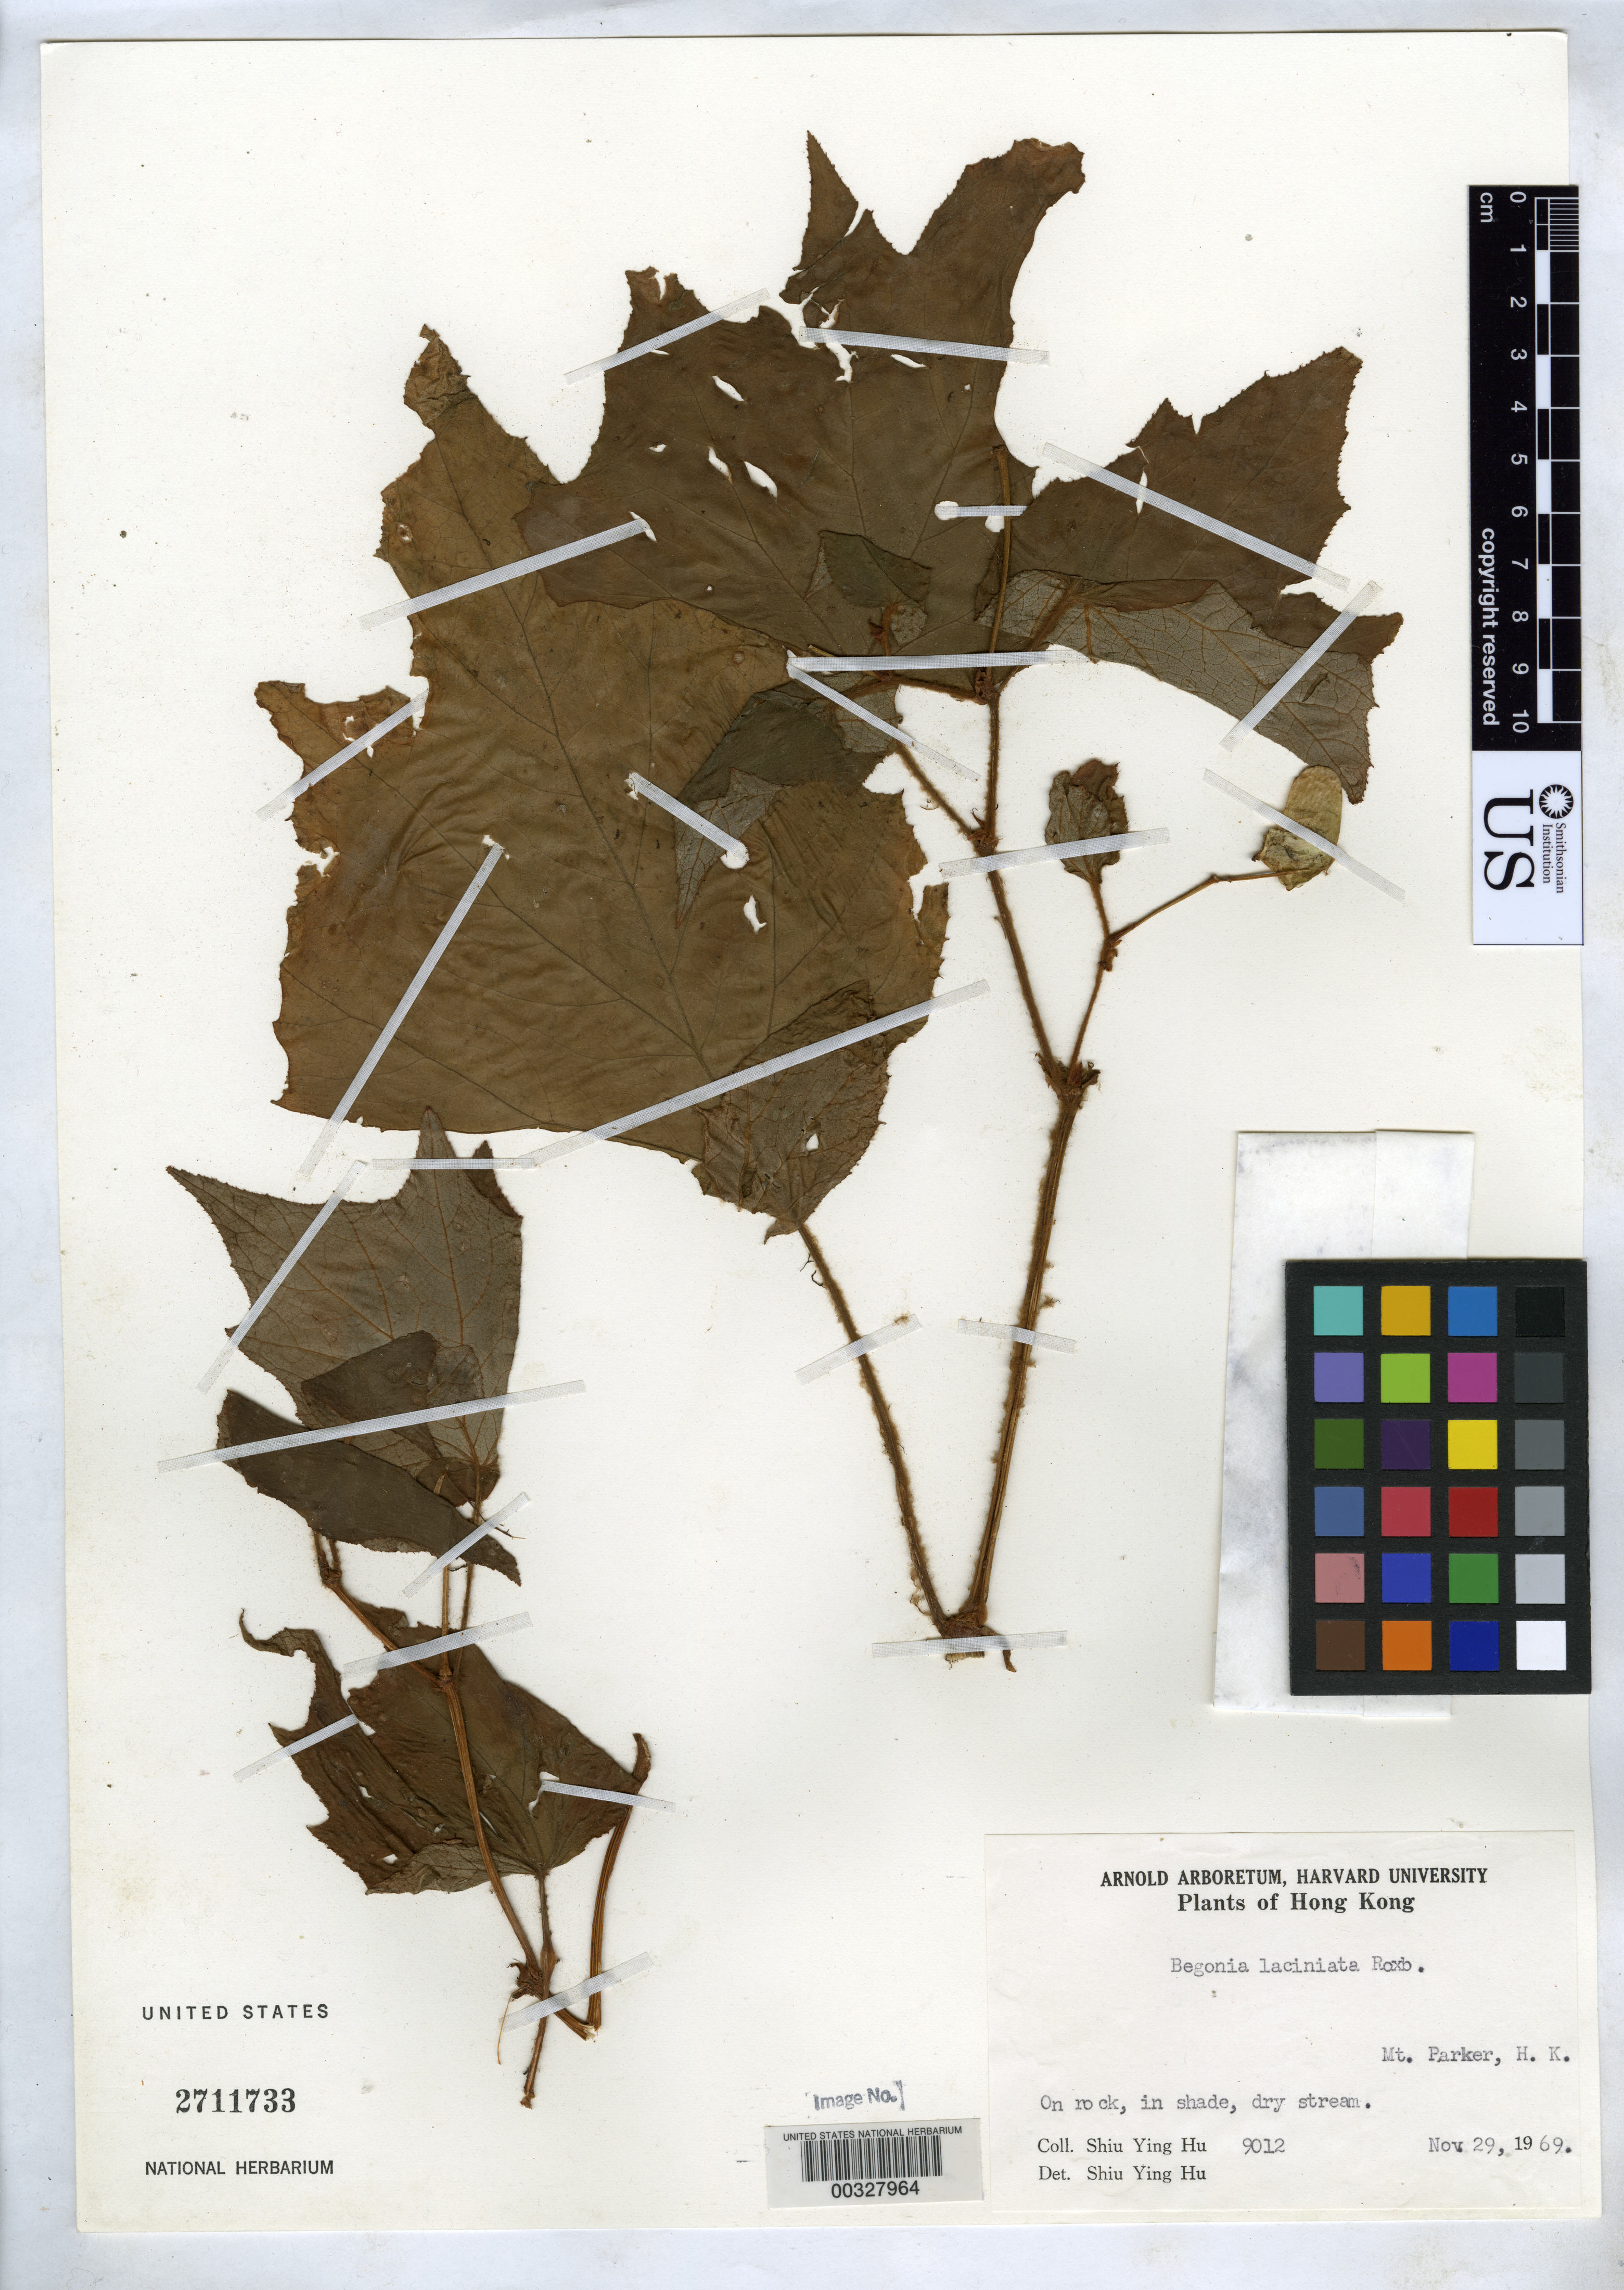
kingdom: Plantae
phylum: Tracheophyta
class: Magnoliopsida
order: Cucurbitales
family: Begoniaceae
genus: Begonia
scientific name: Begonia palmata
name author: D. Don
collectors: S. Y. Hu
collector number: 9012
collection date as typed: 29 Nov 1969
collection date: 1969-11-29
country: China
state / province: Hong Kong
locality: Mt. parker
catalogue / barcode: US 2711733